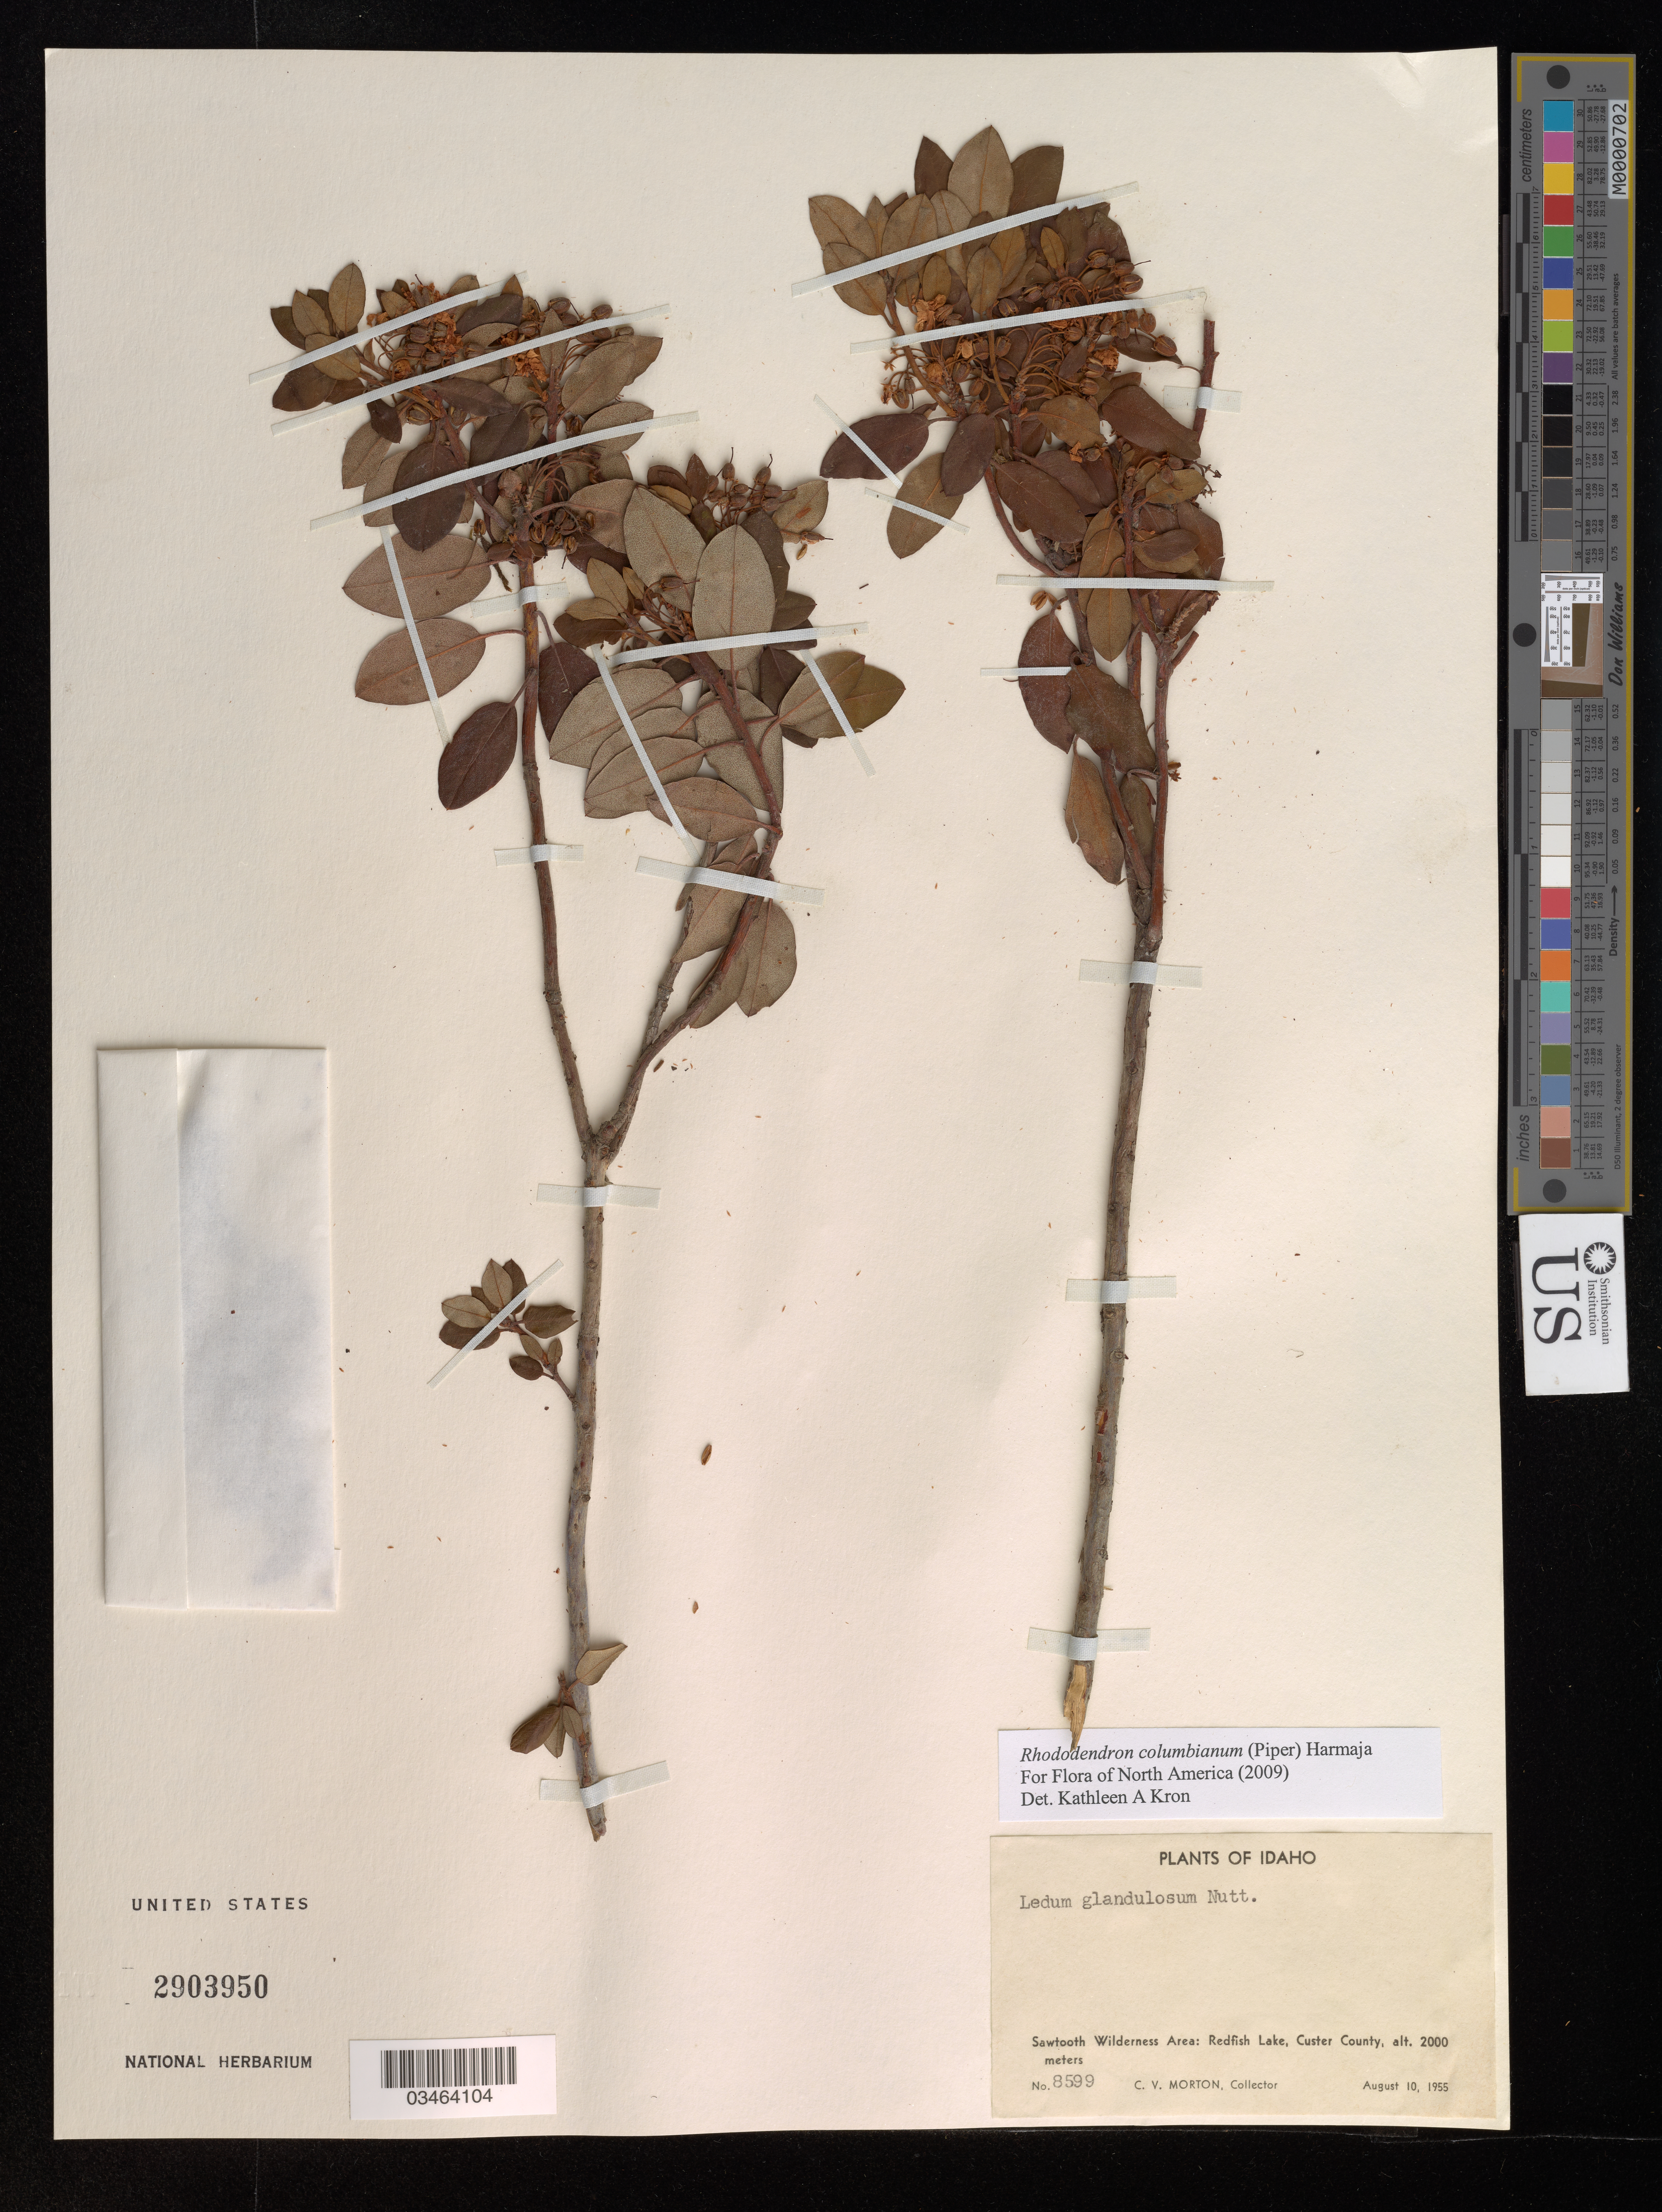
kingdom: Plantae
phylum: Tracheophyta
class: Magnoliopsida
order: Ericales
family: Ericaceae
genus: Rhododendron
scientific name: Rhododendron columbianum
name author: (Piper) Harmaja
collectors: C. V. Morton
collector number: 8599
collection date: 1955-08-10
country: United States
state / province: Idaho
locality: Sawtooth Wilderness Area: Redfish Lake, Custer County.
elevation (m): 2000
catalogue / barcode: US 2903950